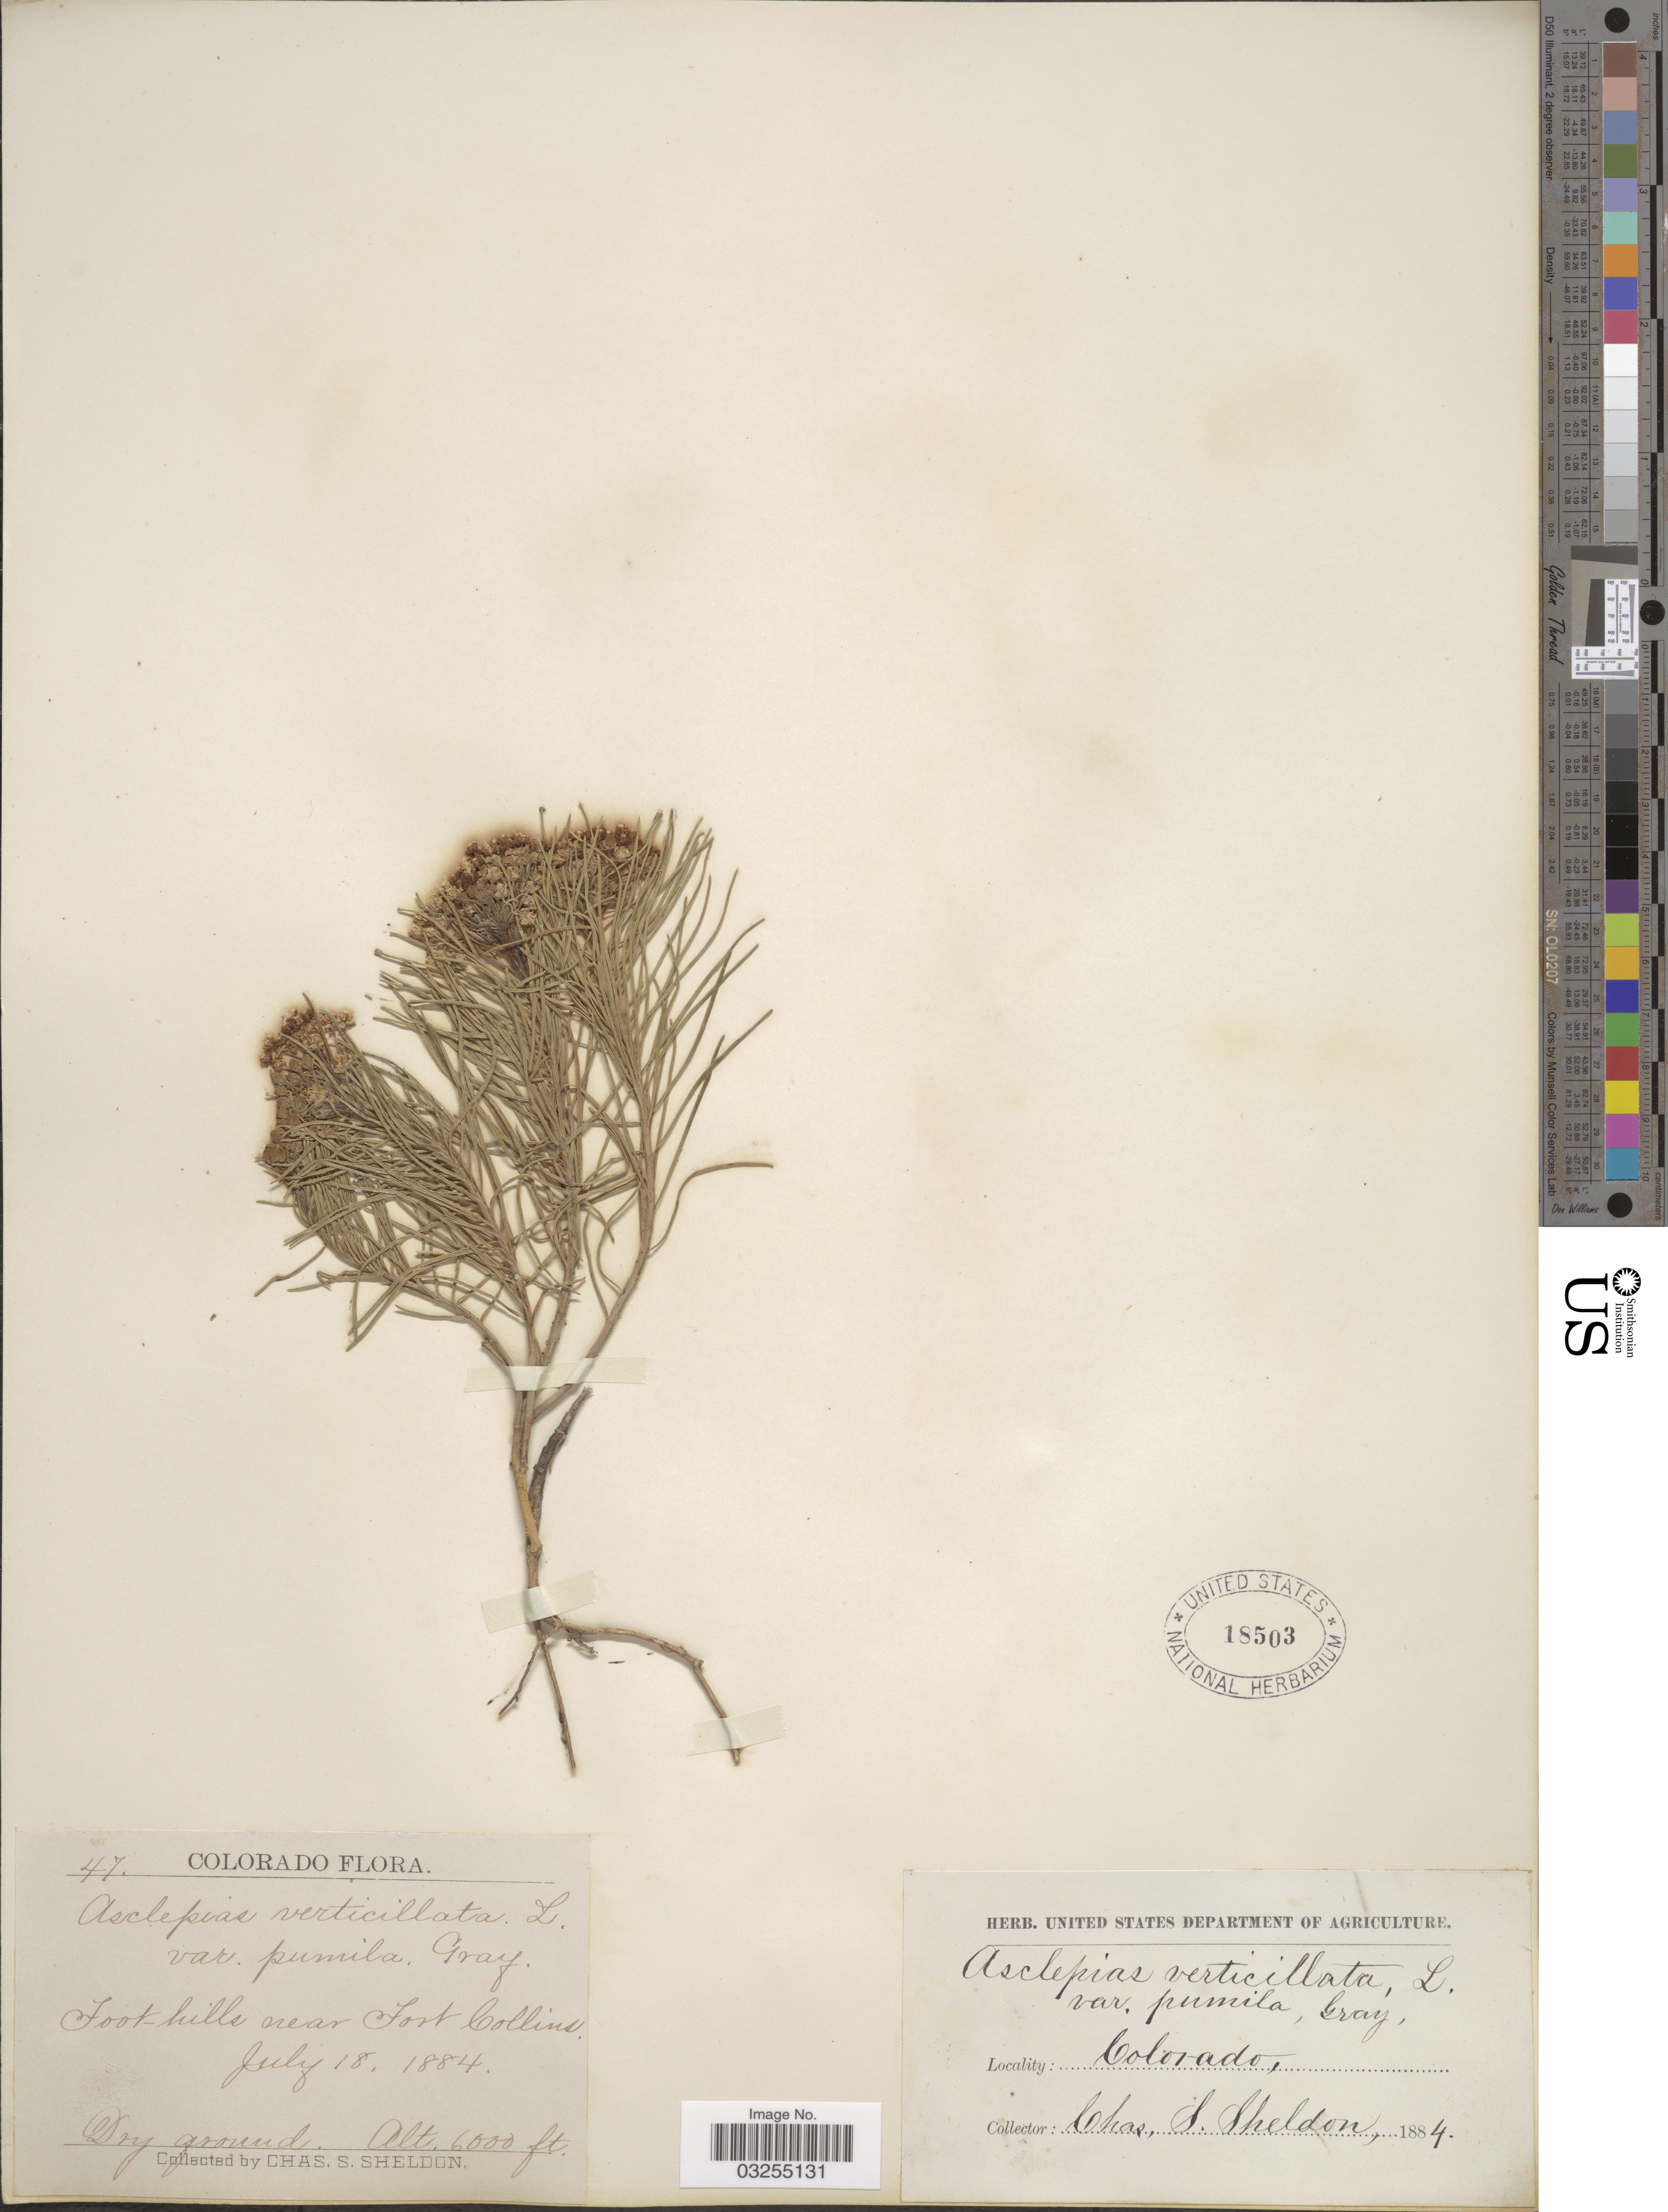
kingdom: Plantae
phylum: Tracheophyta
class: Magnoliopsida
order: Gentianales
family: Apocynaceae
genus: Asclepias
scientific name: Asclepias pumila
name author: (A. Gray) Vail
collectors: C. S. Sheldon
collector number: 47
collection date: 1884-07-18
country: United States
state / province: Colorado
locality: Foot-hills near Fort Collins.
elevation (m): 1829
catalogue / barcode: US 18503